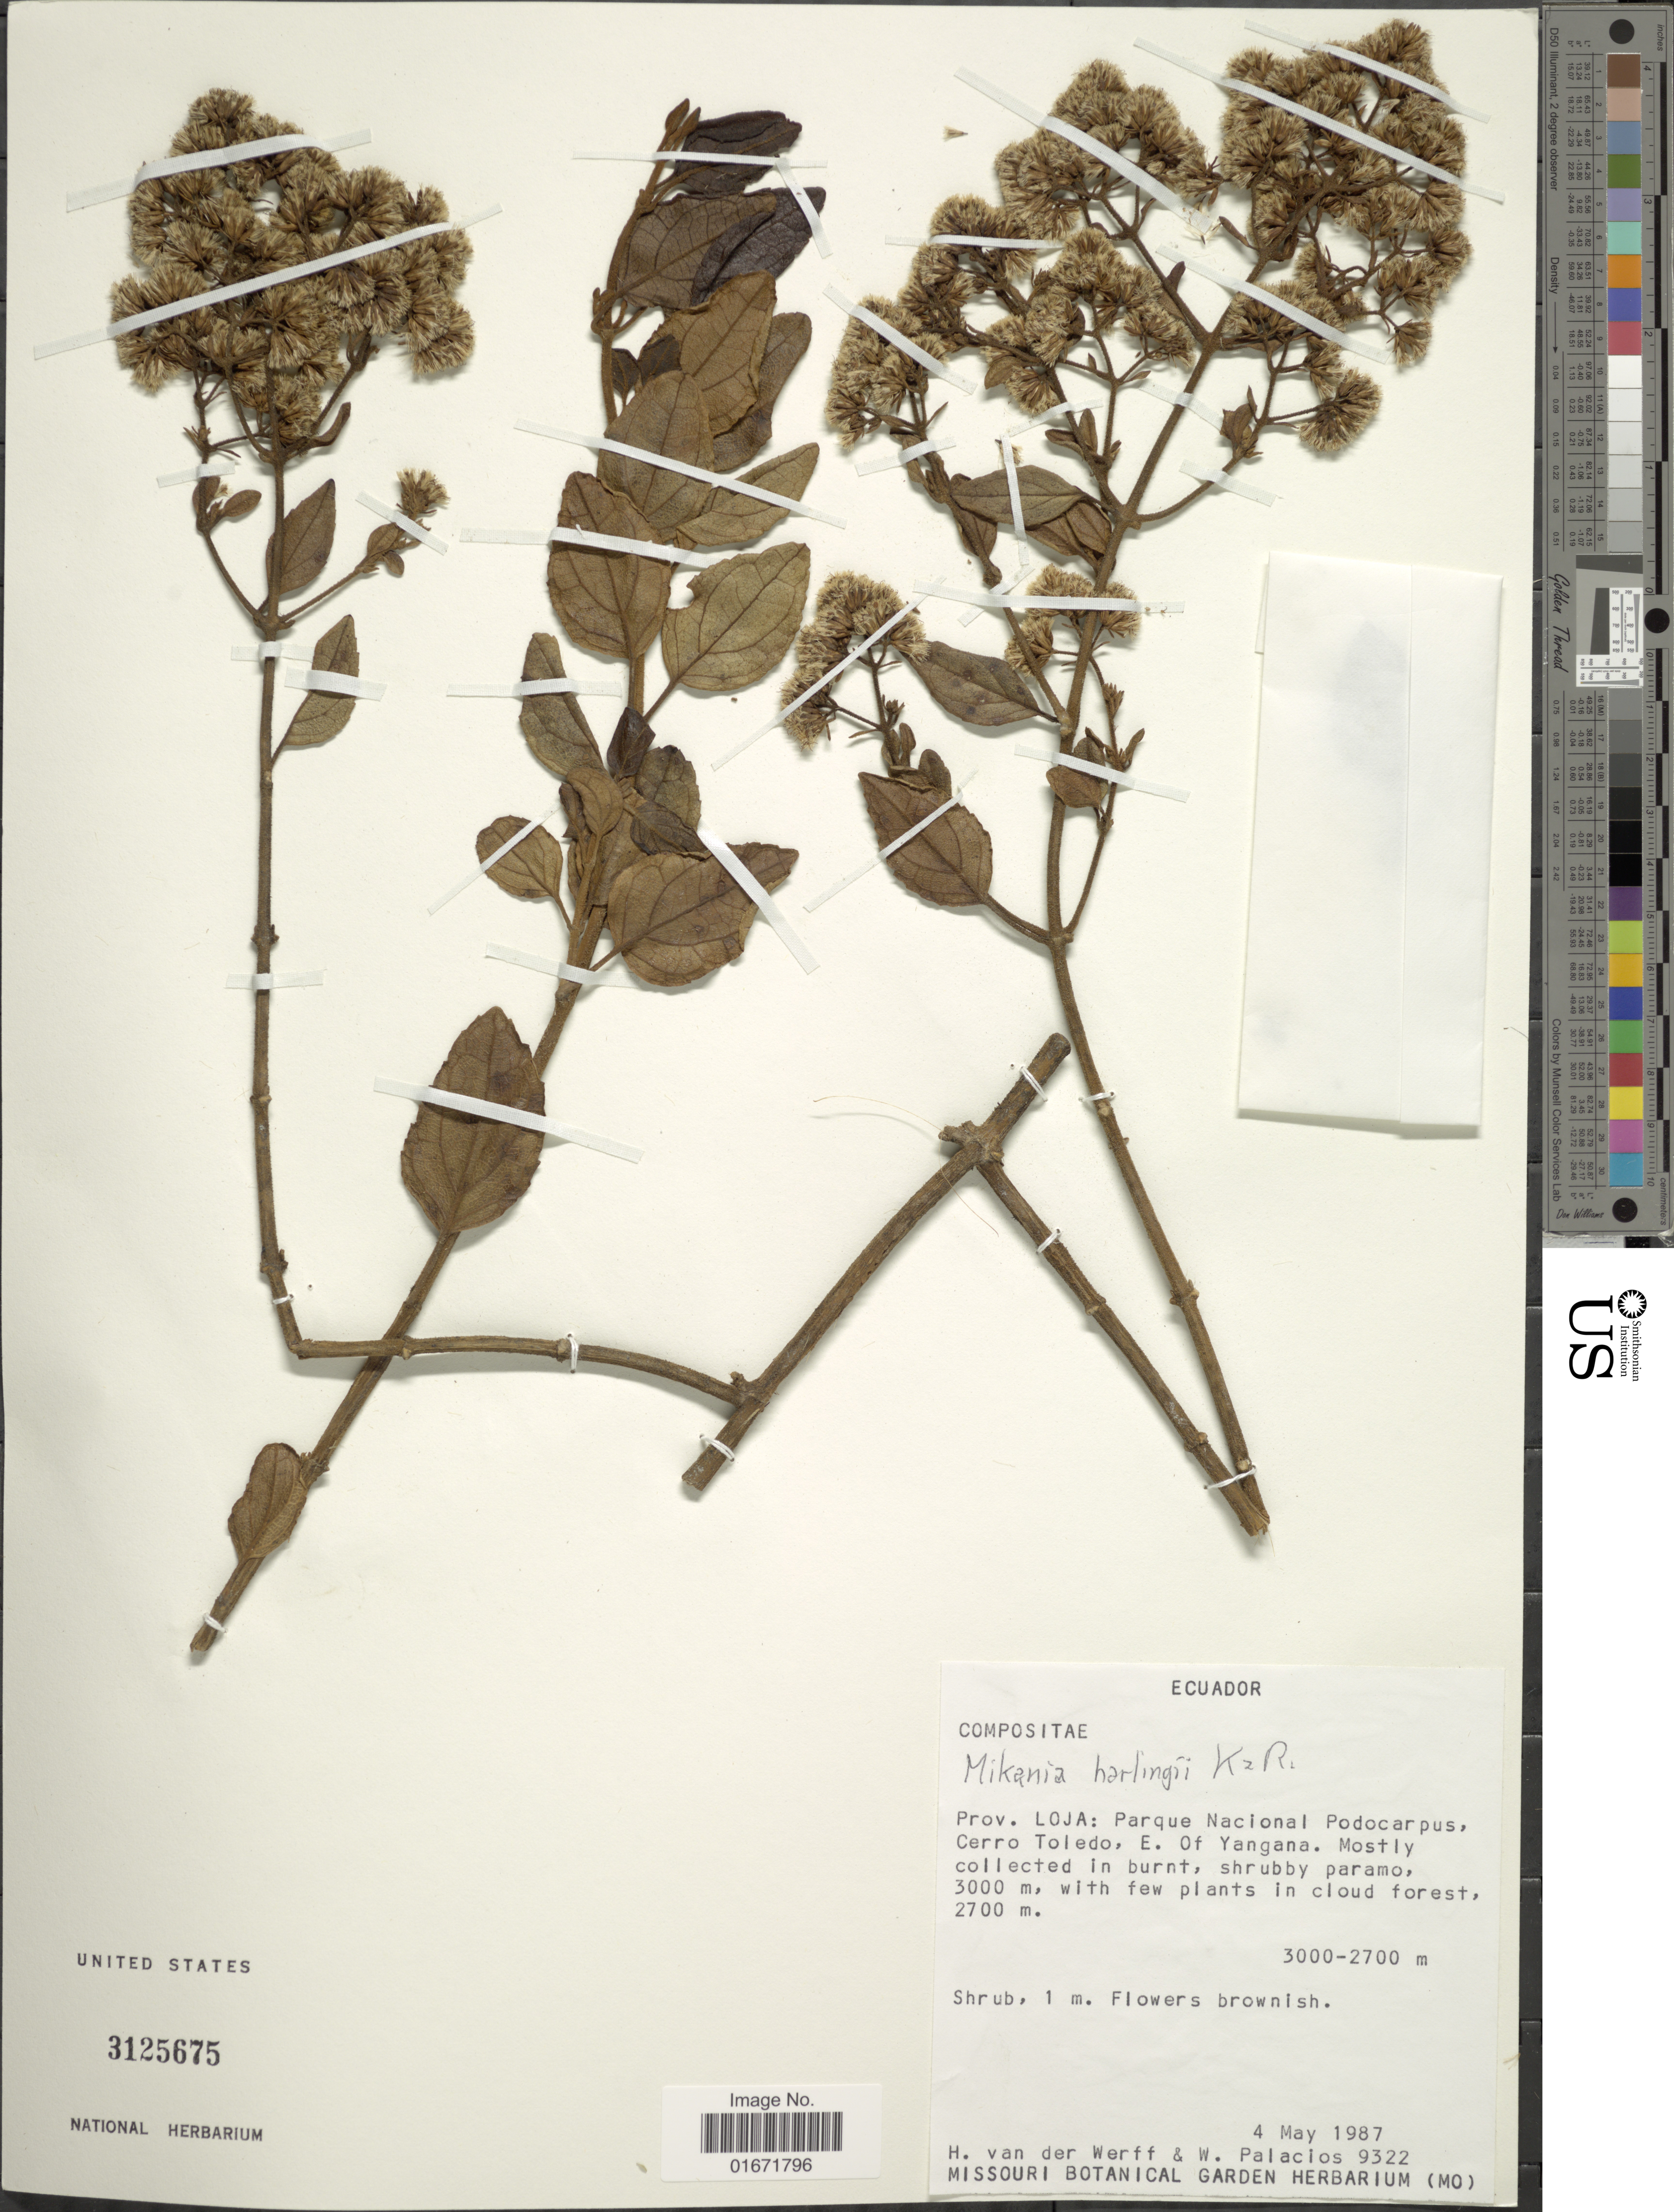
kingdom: Plantae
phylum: Tracheophyta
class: Magnoliopsida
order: Asterales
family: Asteraceae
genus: Mikania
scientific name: Mikania harlingii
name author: R.M. King & H. Rob.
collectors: H. van der Werff & W. Palacios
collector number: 9322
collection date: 1987-05-04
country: Ecuador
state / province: Loja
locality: Prov. Loja: Parque Nacional Podocarpus, Cerro Toledo, E. of Yangana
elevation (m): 2700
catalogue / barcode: US 3125675